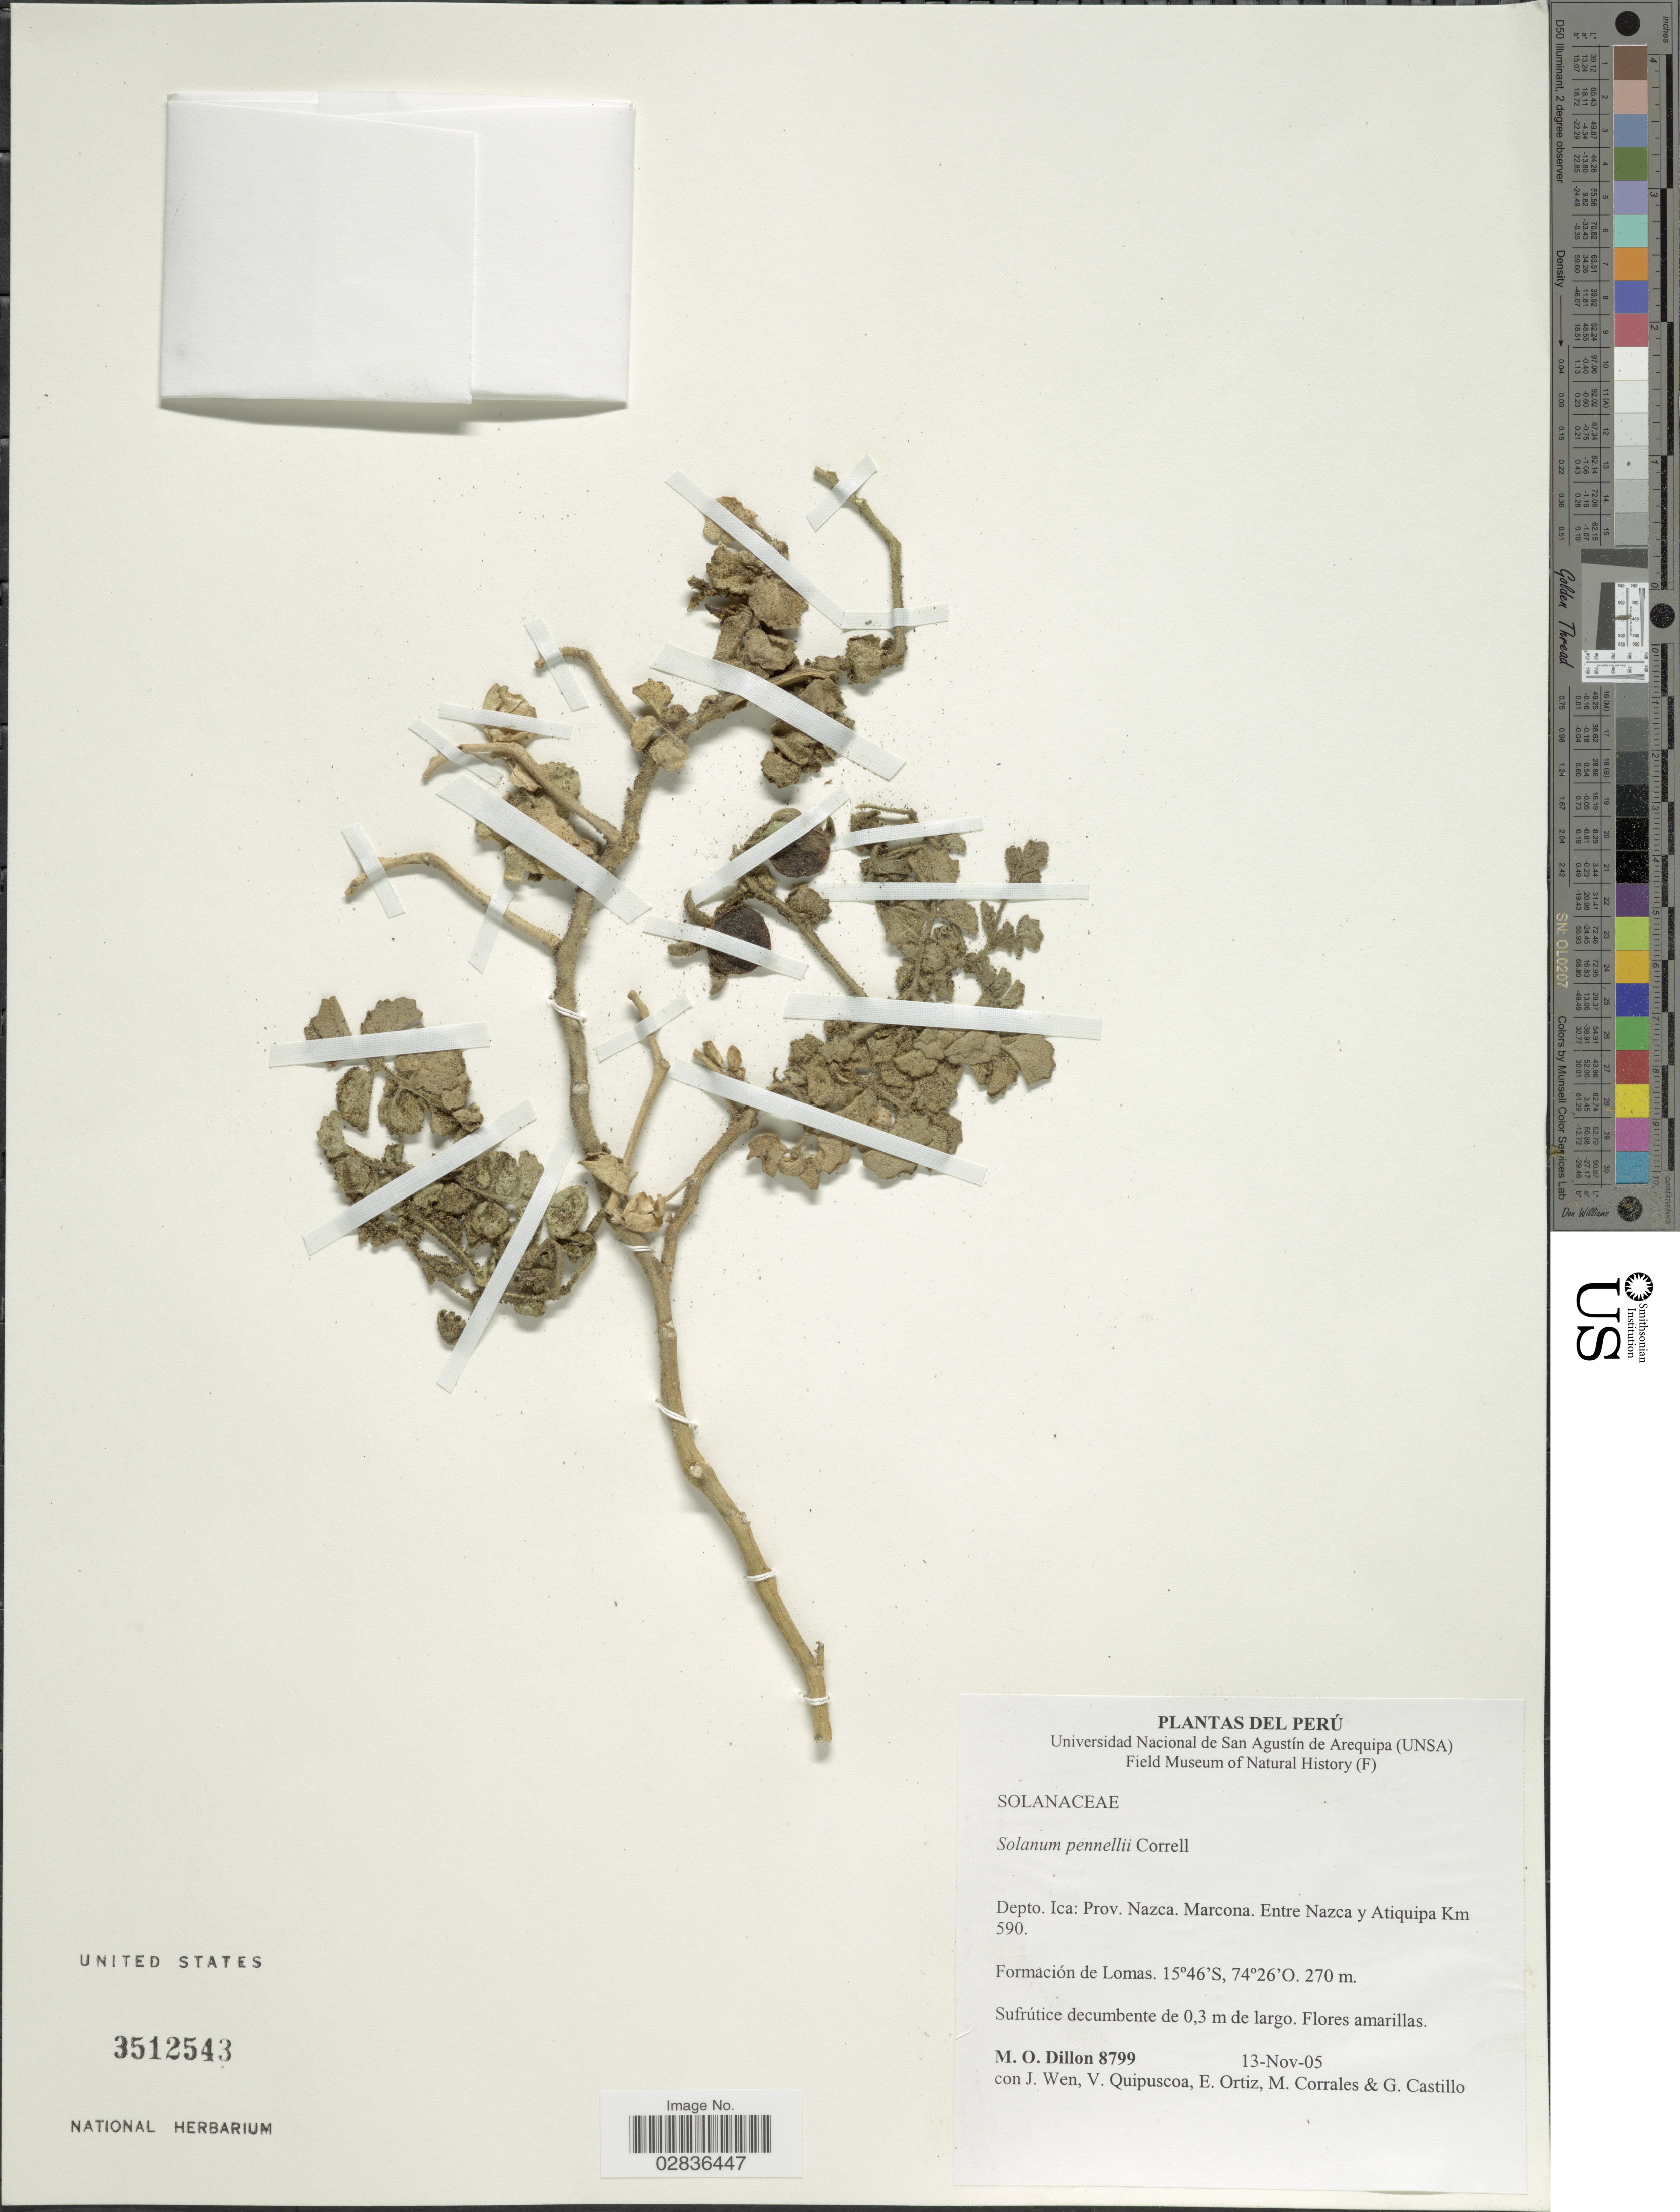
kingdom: Plantae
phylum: Tracheophyta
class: Magnoliopsida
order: Solanales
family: Solanaceae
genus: Solanum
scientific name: Solanum pennellii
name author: Correll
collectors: M. O. Dillon, J. Wen, V. Quipuscoa, E. Ortiz & et al.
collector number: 8799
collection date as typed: Transcribed d/m/y: 13/11/5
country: Peru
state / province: Ica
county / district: Nazca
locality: Depto. Ica: Prov. Nazca. Marcona. Entre Nazca y Atiquipa Km 590. Formación de Lomas.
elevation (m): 270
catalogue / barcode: US 3512543